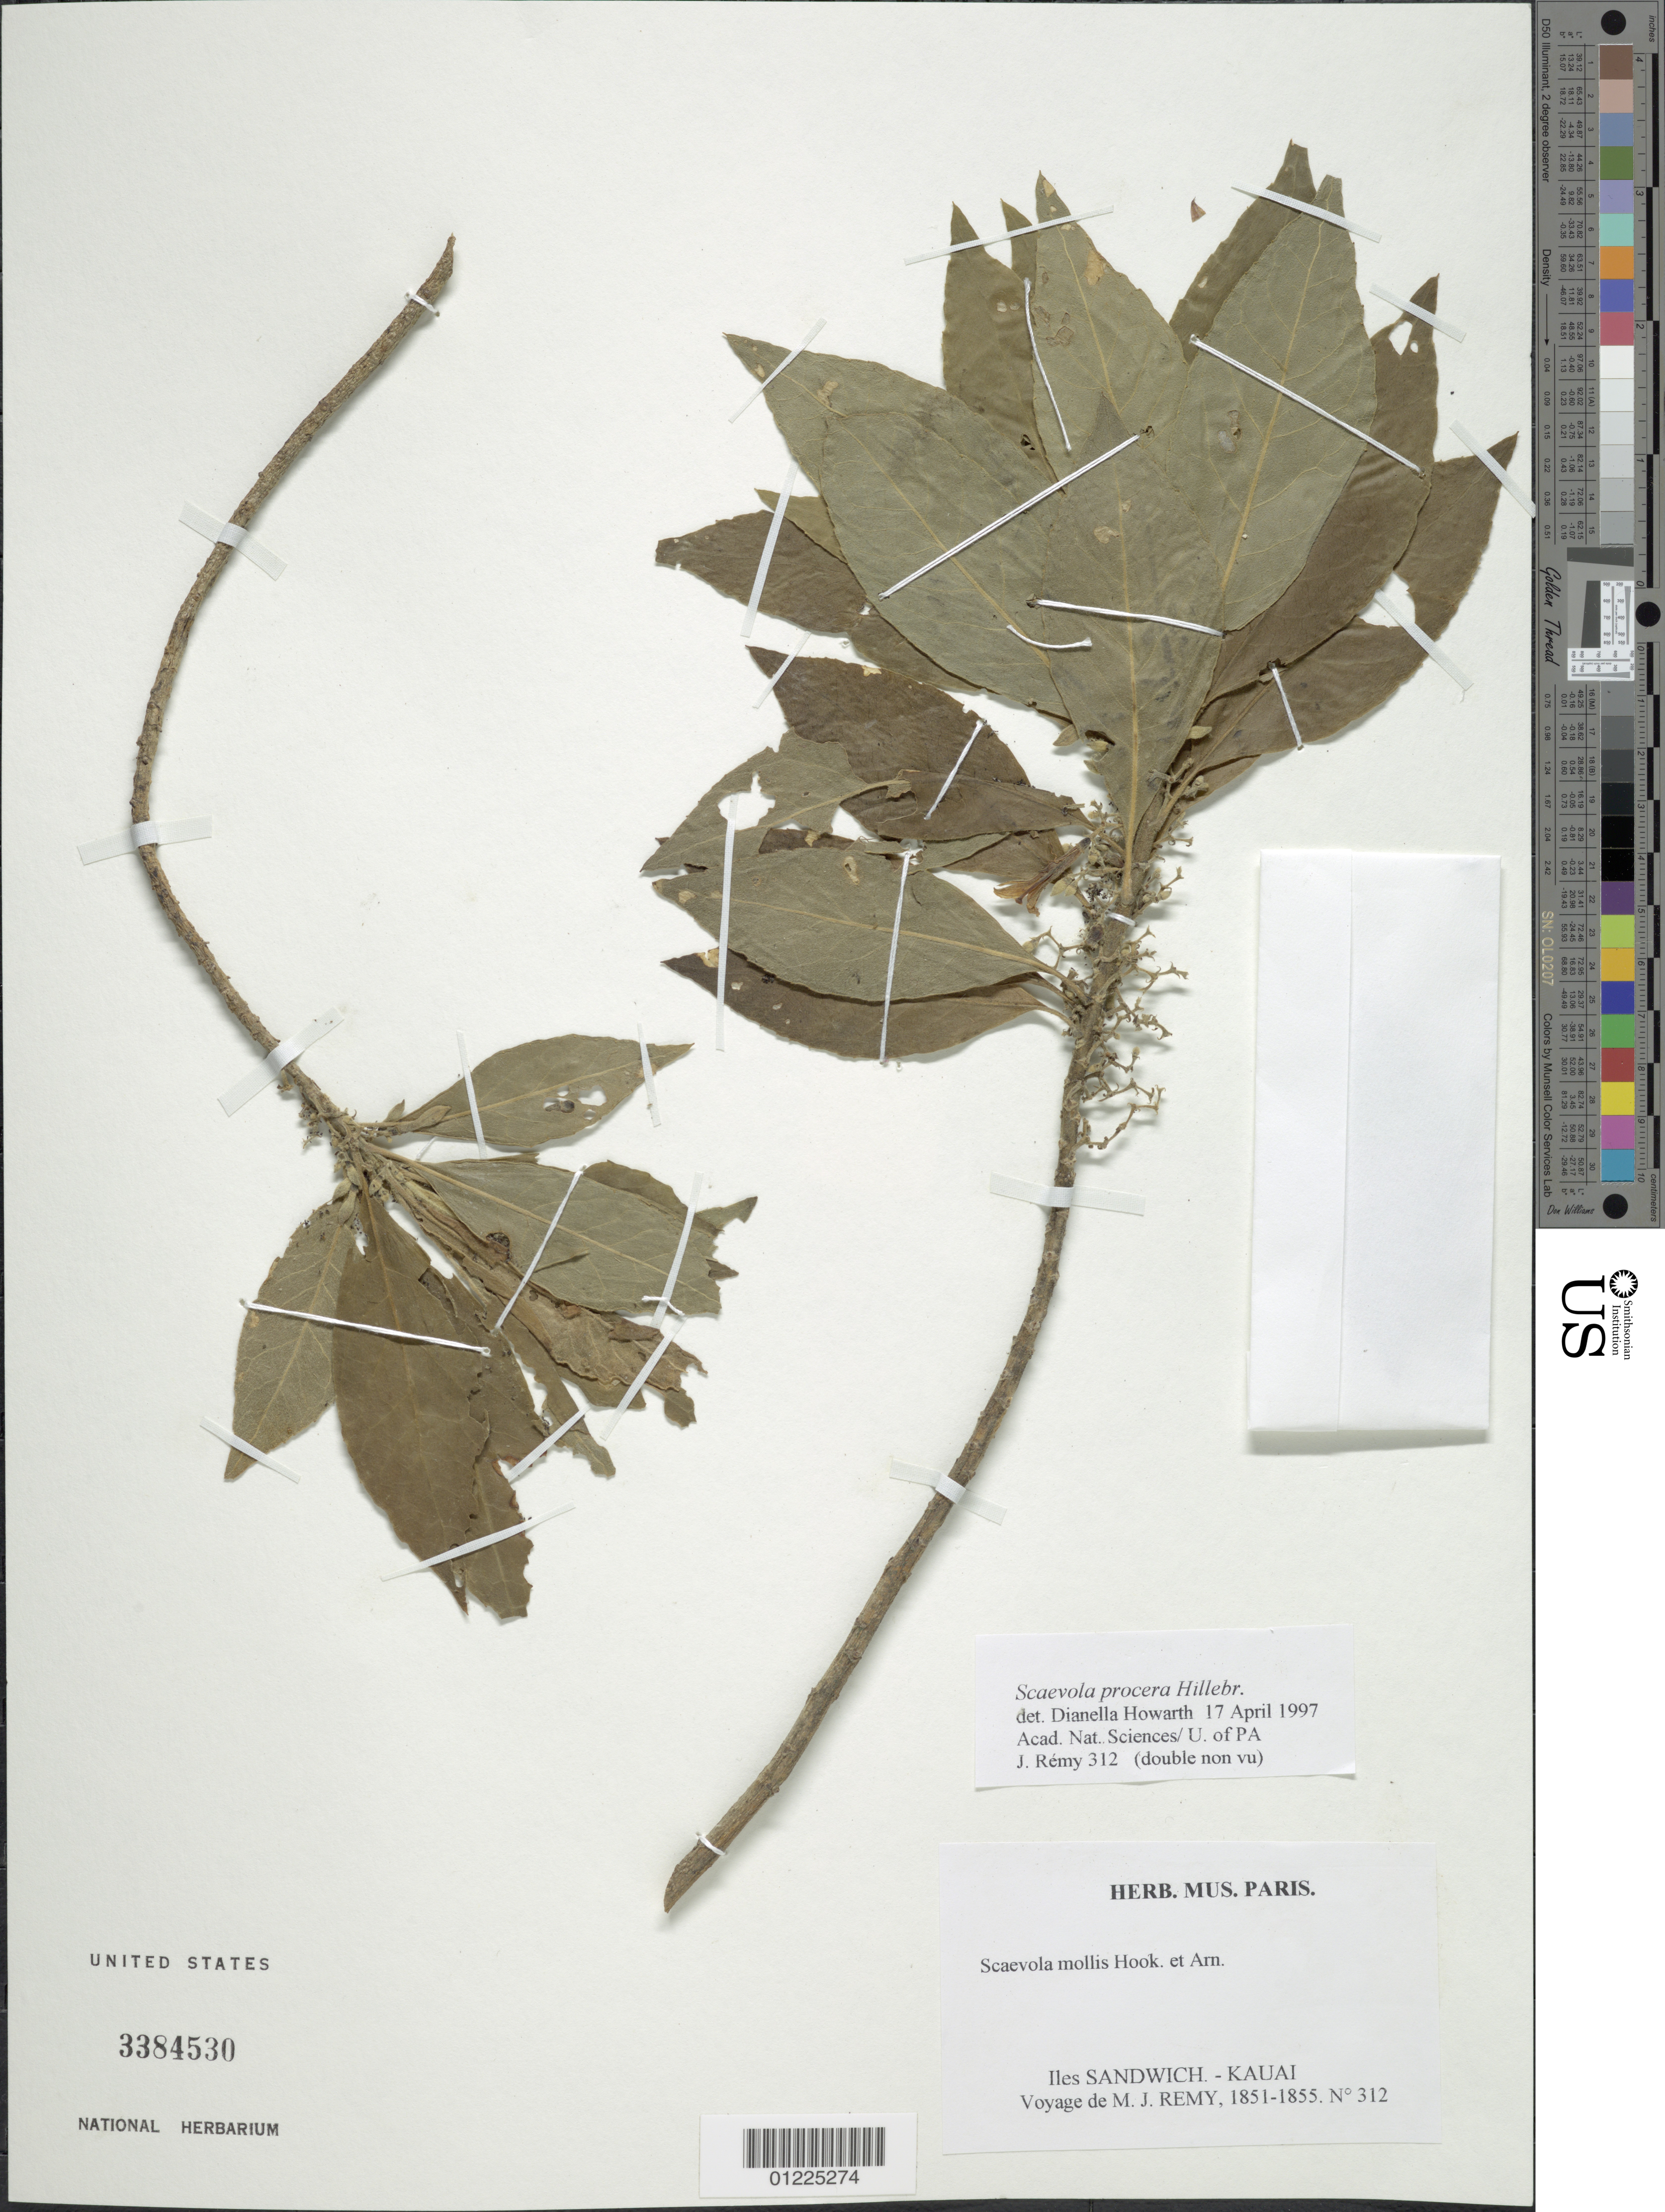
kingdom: Plantae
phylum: Tracheophyta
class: Magnoliopsida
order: Asterales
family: Goodeniaceae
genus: Scaevola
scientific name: Scaevola procera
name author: Hillebr.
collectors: M. J. Remy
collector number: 312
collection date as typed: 1851 to -- -- 1855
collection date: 1851/1855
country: United States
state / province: Hawaii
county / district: Kaui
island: Kaua'i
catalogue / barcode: US 3384530